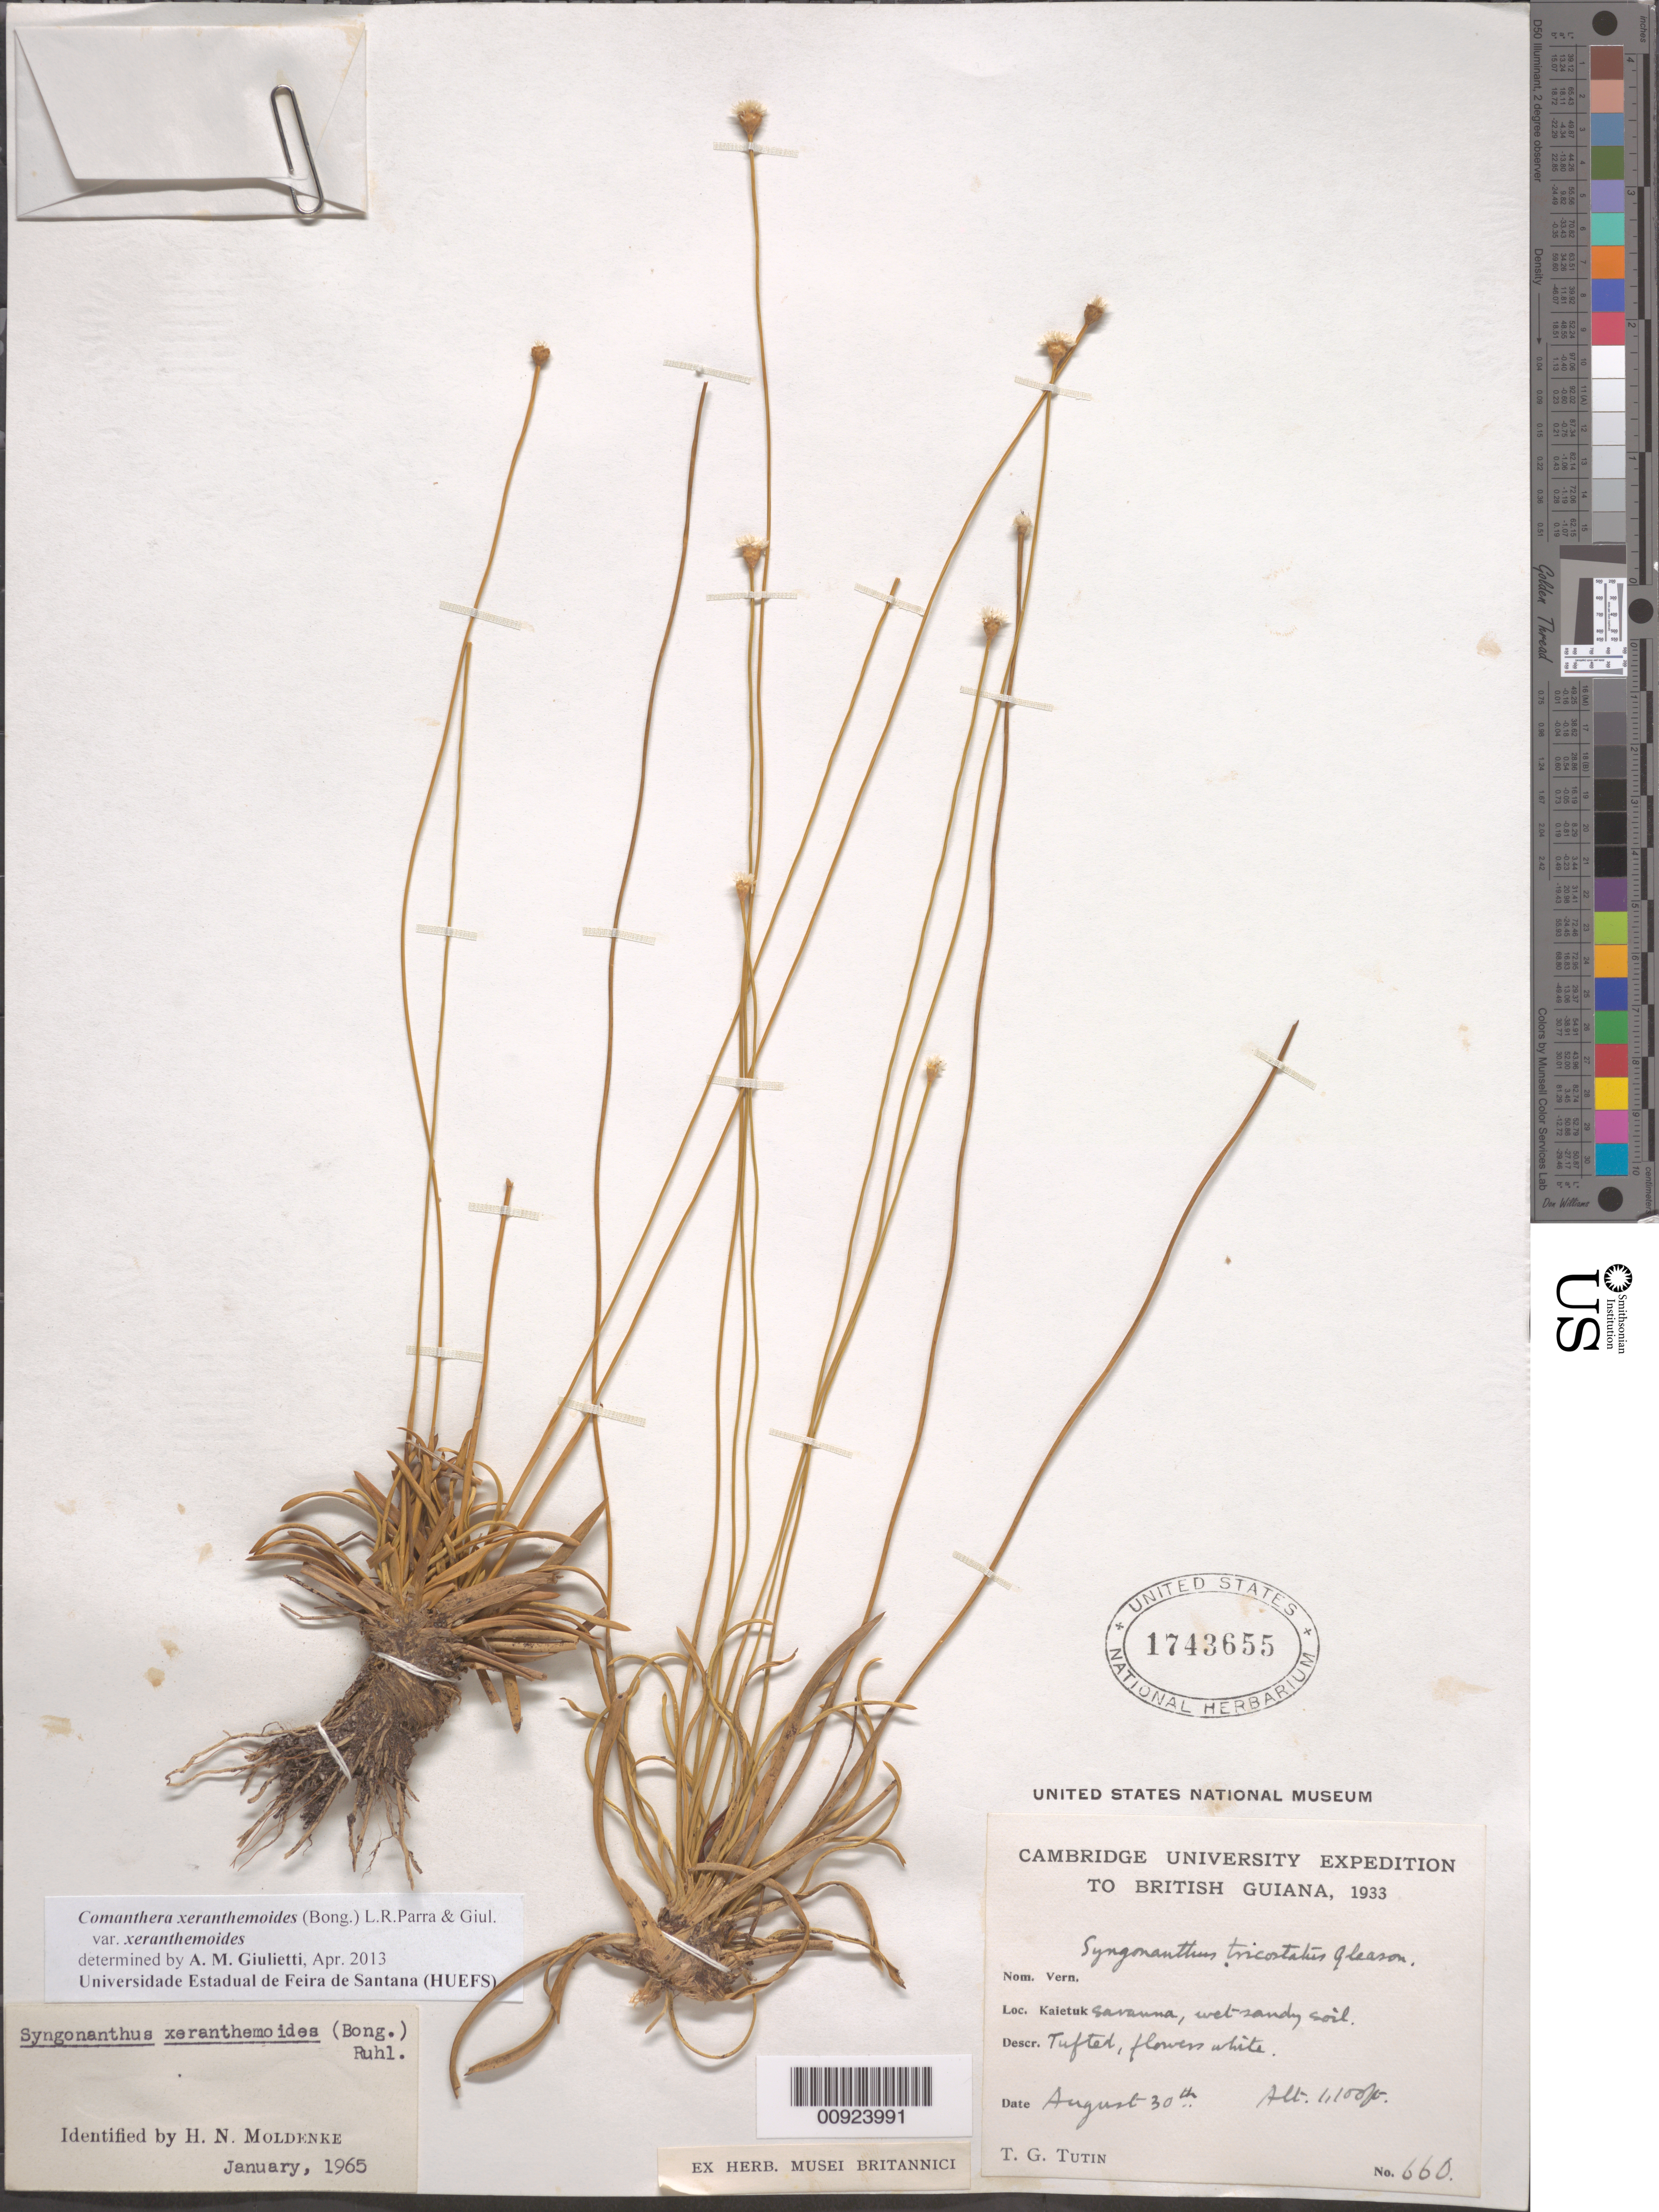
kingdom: Plantae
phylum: Tracheophyta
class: Liliopsida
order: Poales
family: Eriocaulaceae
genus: Comanthera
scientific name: Comanthera xeranthemoides var. xeranthemoides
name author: (Bong.) L.R. Parra & Giul.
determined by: Giulietti, Ana M.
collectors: T. G. Tutin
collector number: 660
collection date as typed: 30-Aug-33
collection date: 1933-08-30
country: Guyana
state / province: Potaro-Siparuni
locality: Kaieteur Falls, Potaro R.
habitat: Savanna, wet-sandy soil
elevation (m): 335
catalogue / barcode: US 1743655